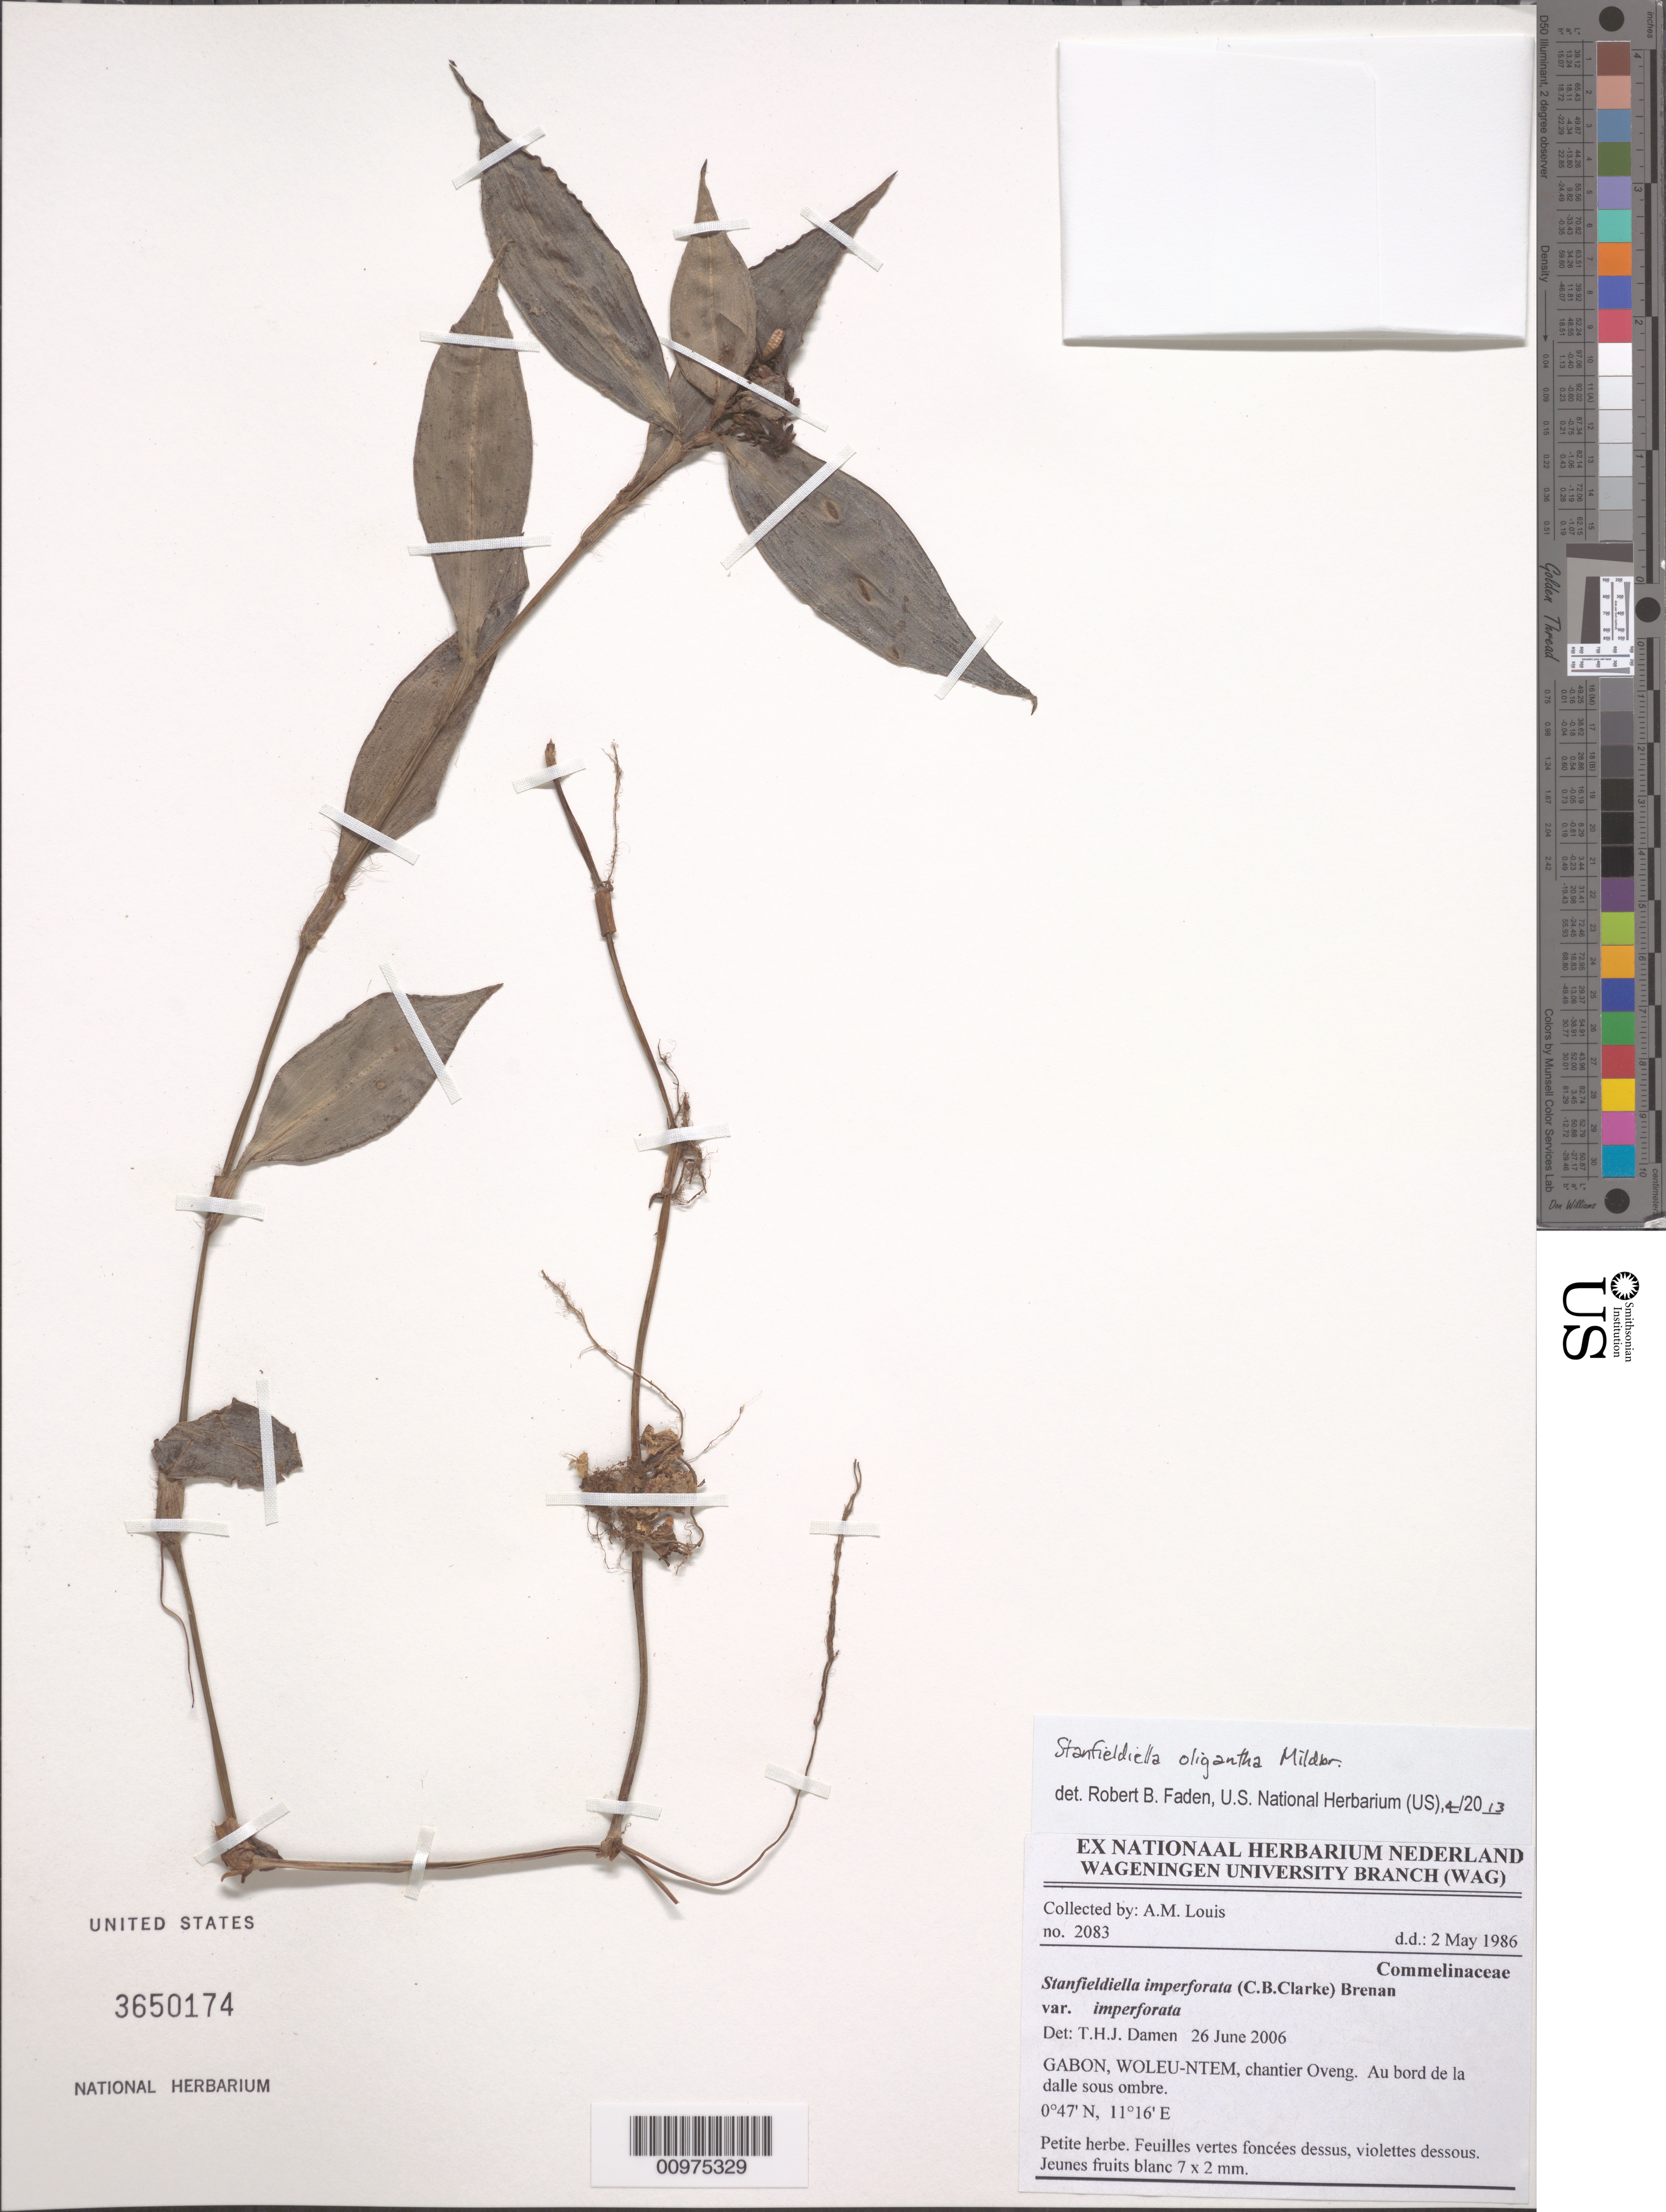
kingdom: Plantae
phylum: Tracheophyta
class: Liliopsida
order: Commelinales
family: Commelinaceae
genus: Stanfieldiella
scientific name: Stanfieldiella oligantha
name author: (Mildbr.) Brenan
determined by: Faden, Robert B., (US), Smithsonian Institution - National Museum of Natural History (UNITED STATES)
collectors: A. Louis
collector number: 2083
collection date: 1986-05-02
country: Gabon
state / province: Woleu-Ntem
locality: chantier Oveng.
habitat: Au bord de la dalle sous ombre.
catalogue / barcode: US 3650174